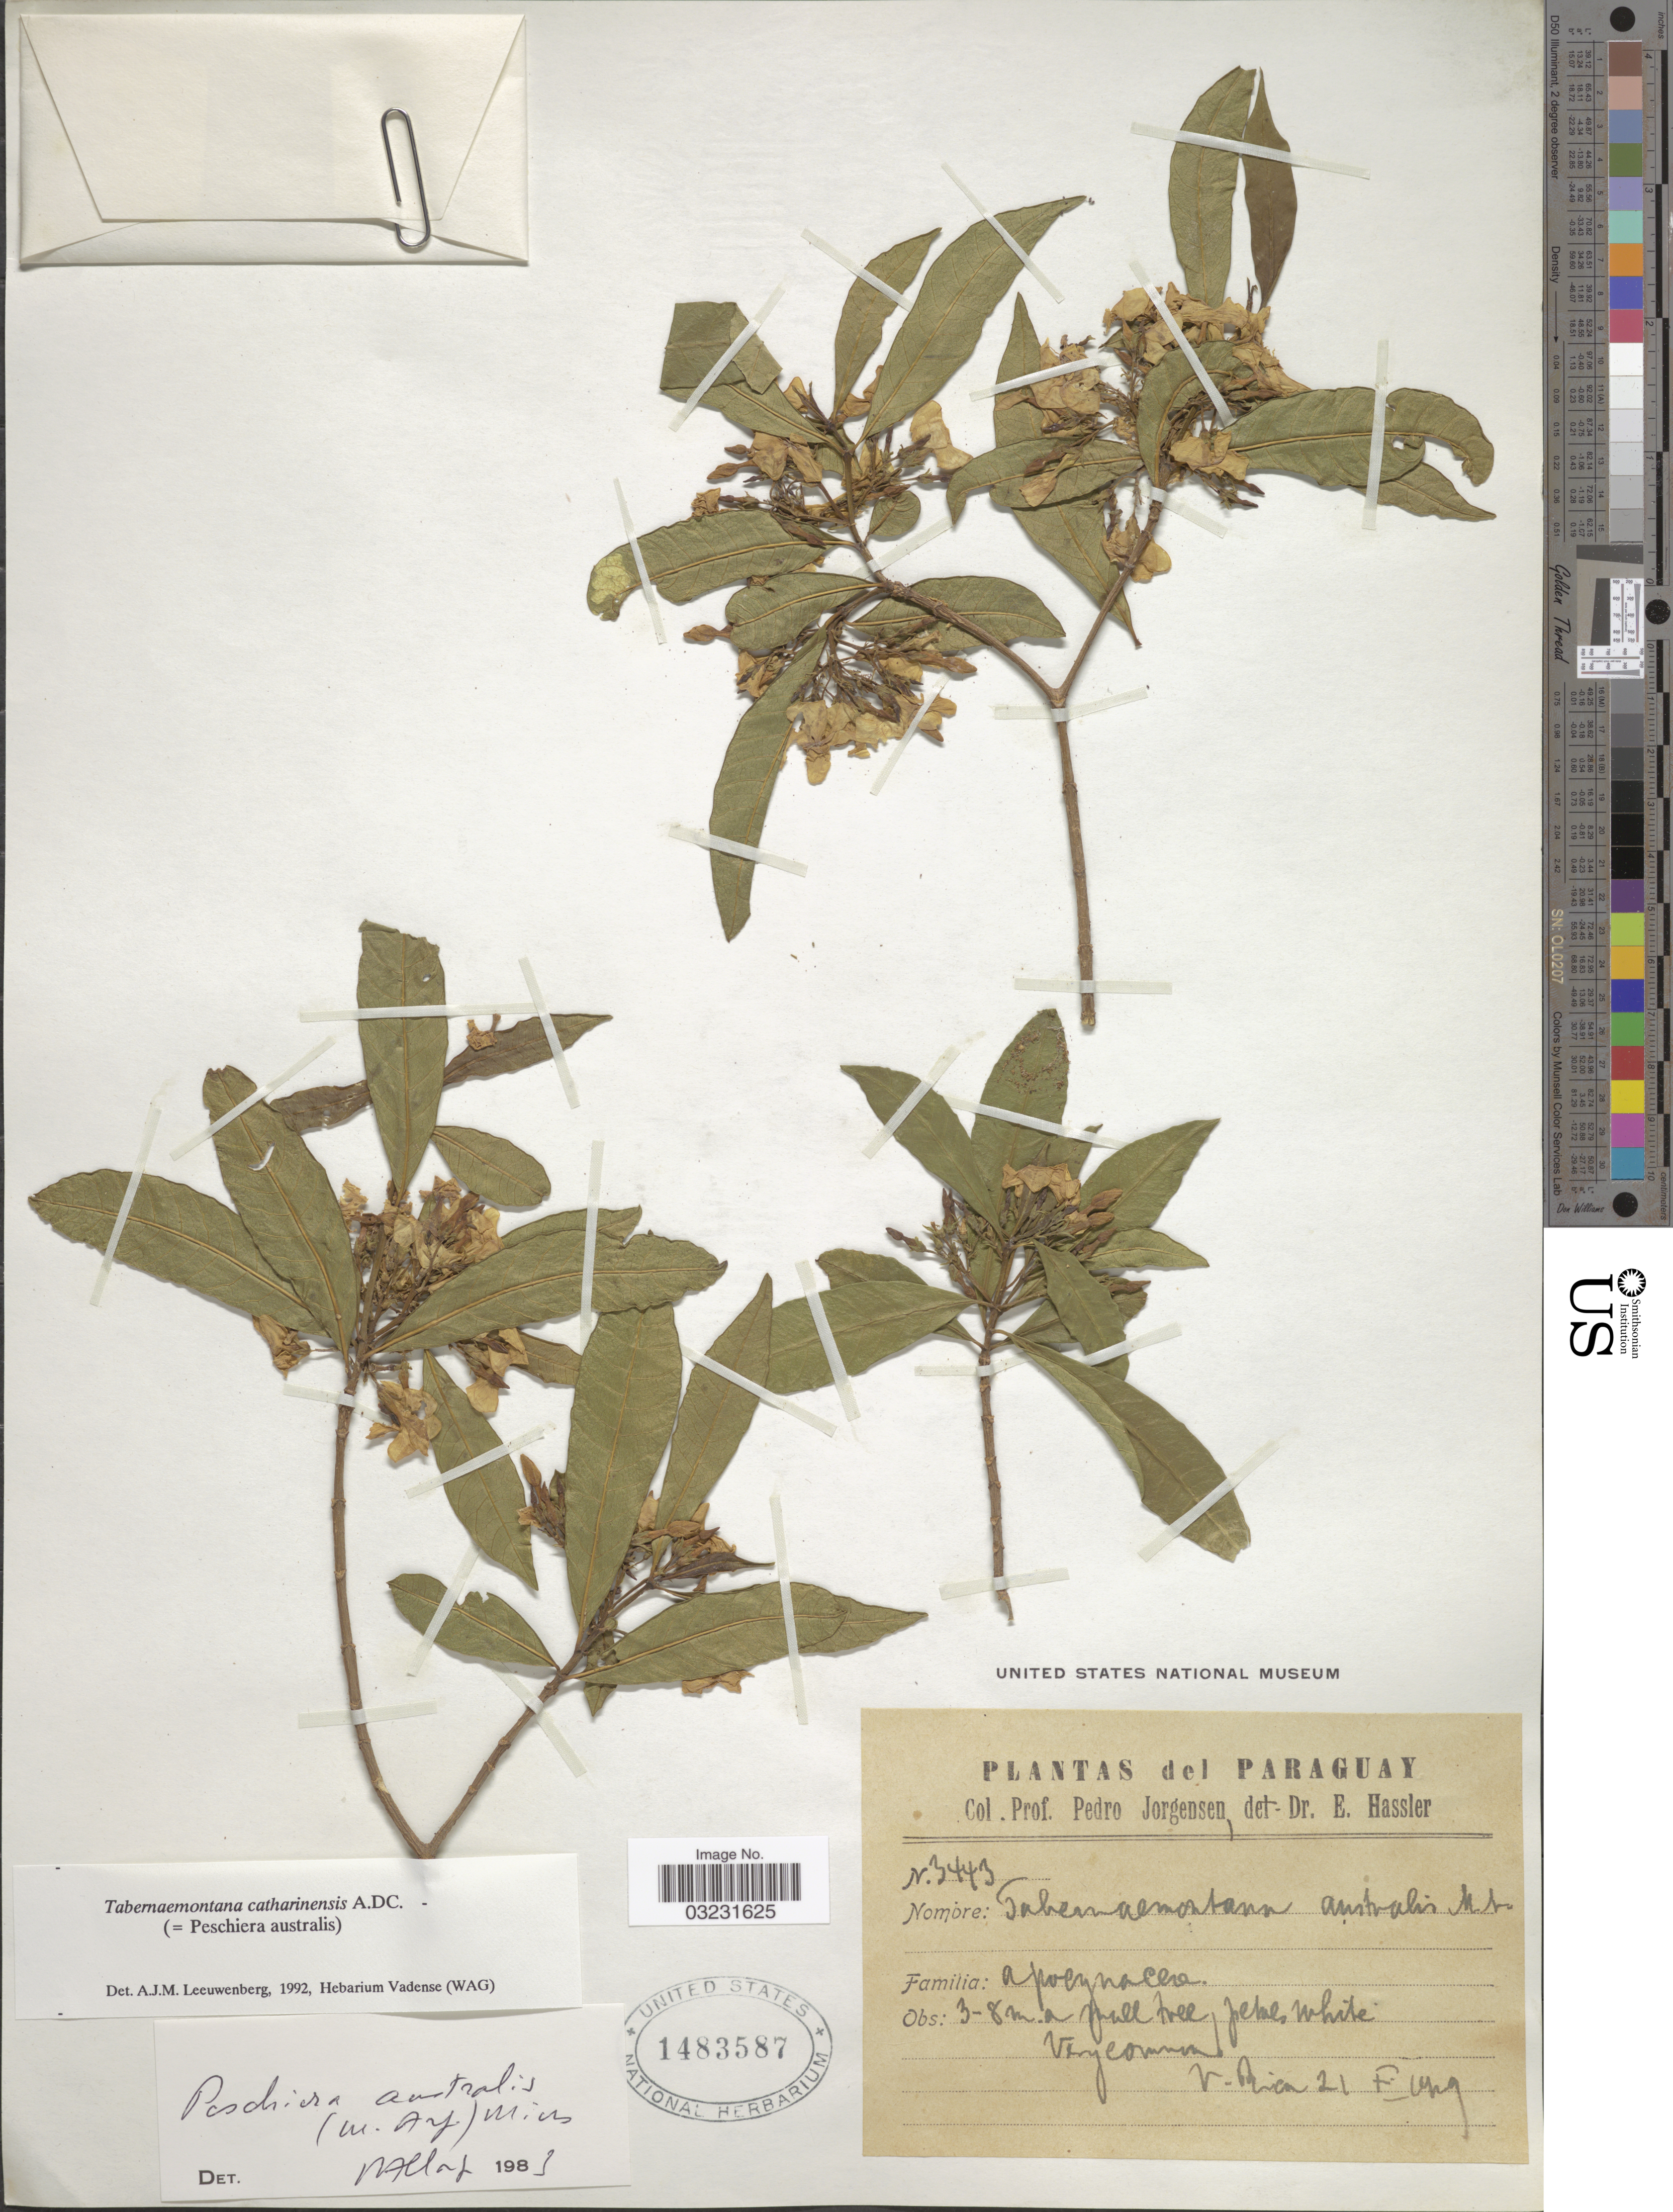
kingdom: Plantae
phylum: Tracheophyta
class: Magnoliopsida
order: Gentianales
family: Apocynaceae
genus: Tabernaemontana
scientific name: Tabernaemontana catharinensis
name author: A. DC.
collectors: P. Jörgensen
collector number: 3443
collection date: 1929-10-21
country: Paraguay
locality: V. Rica.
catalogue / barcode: US 1483587